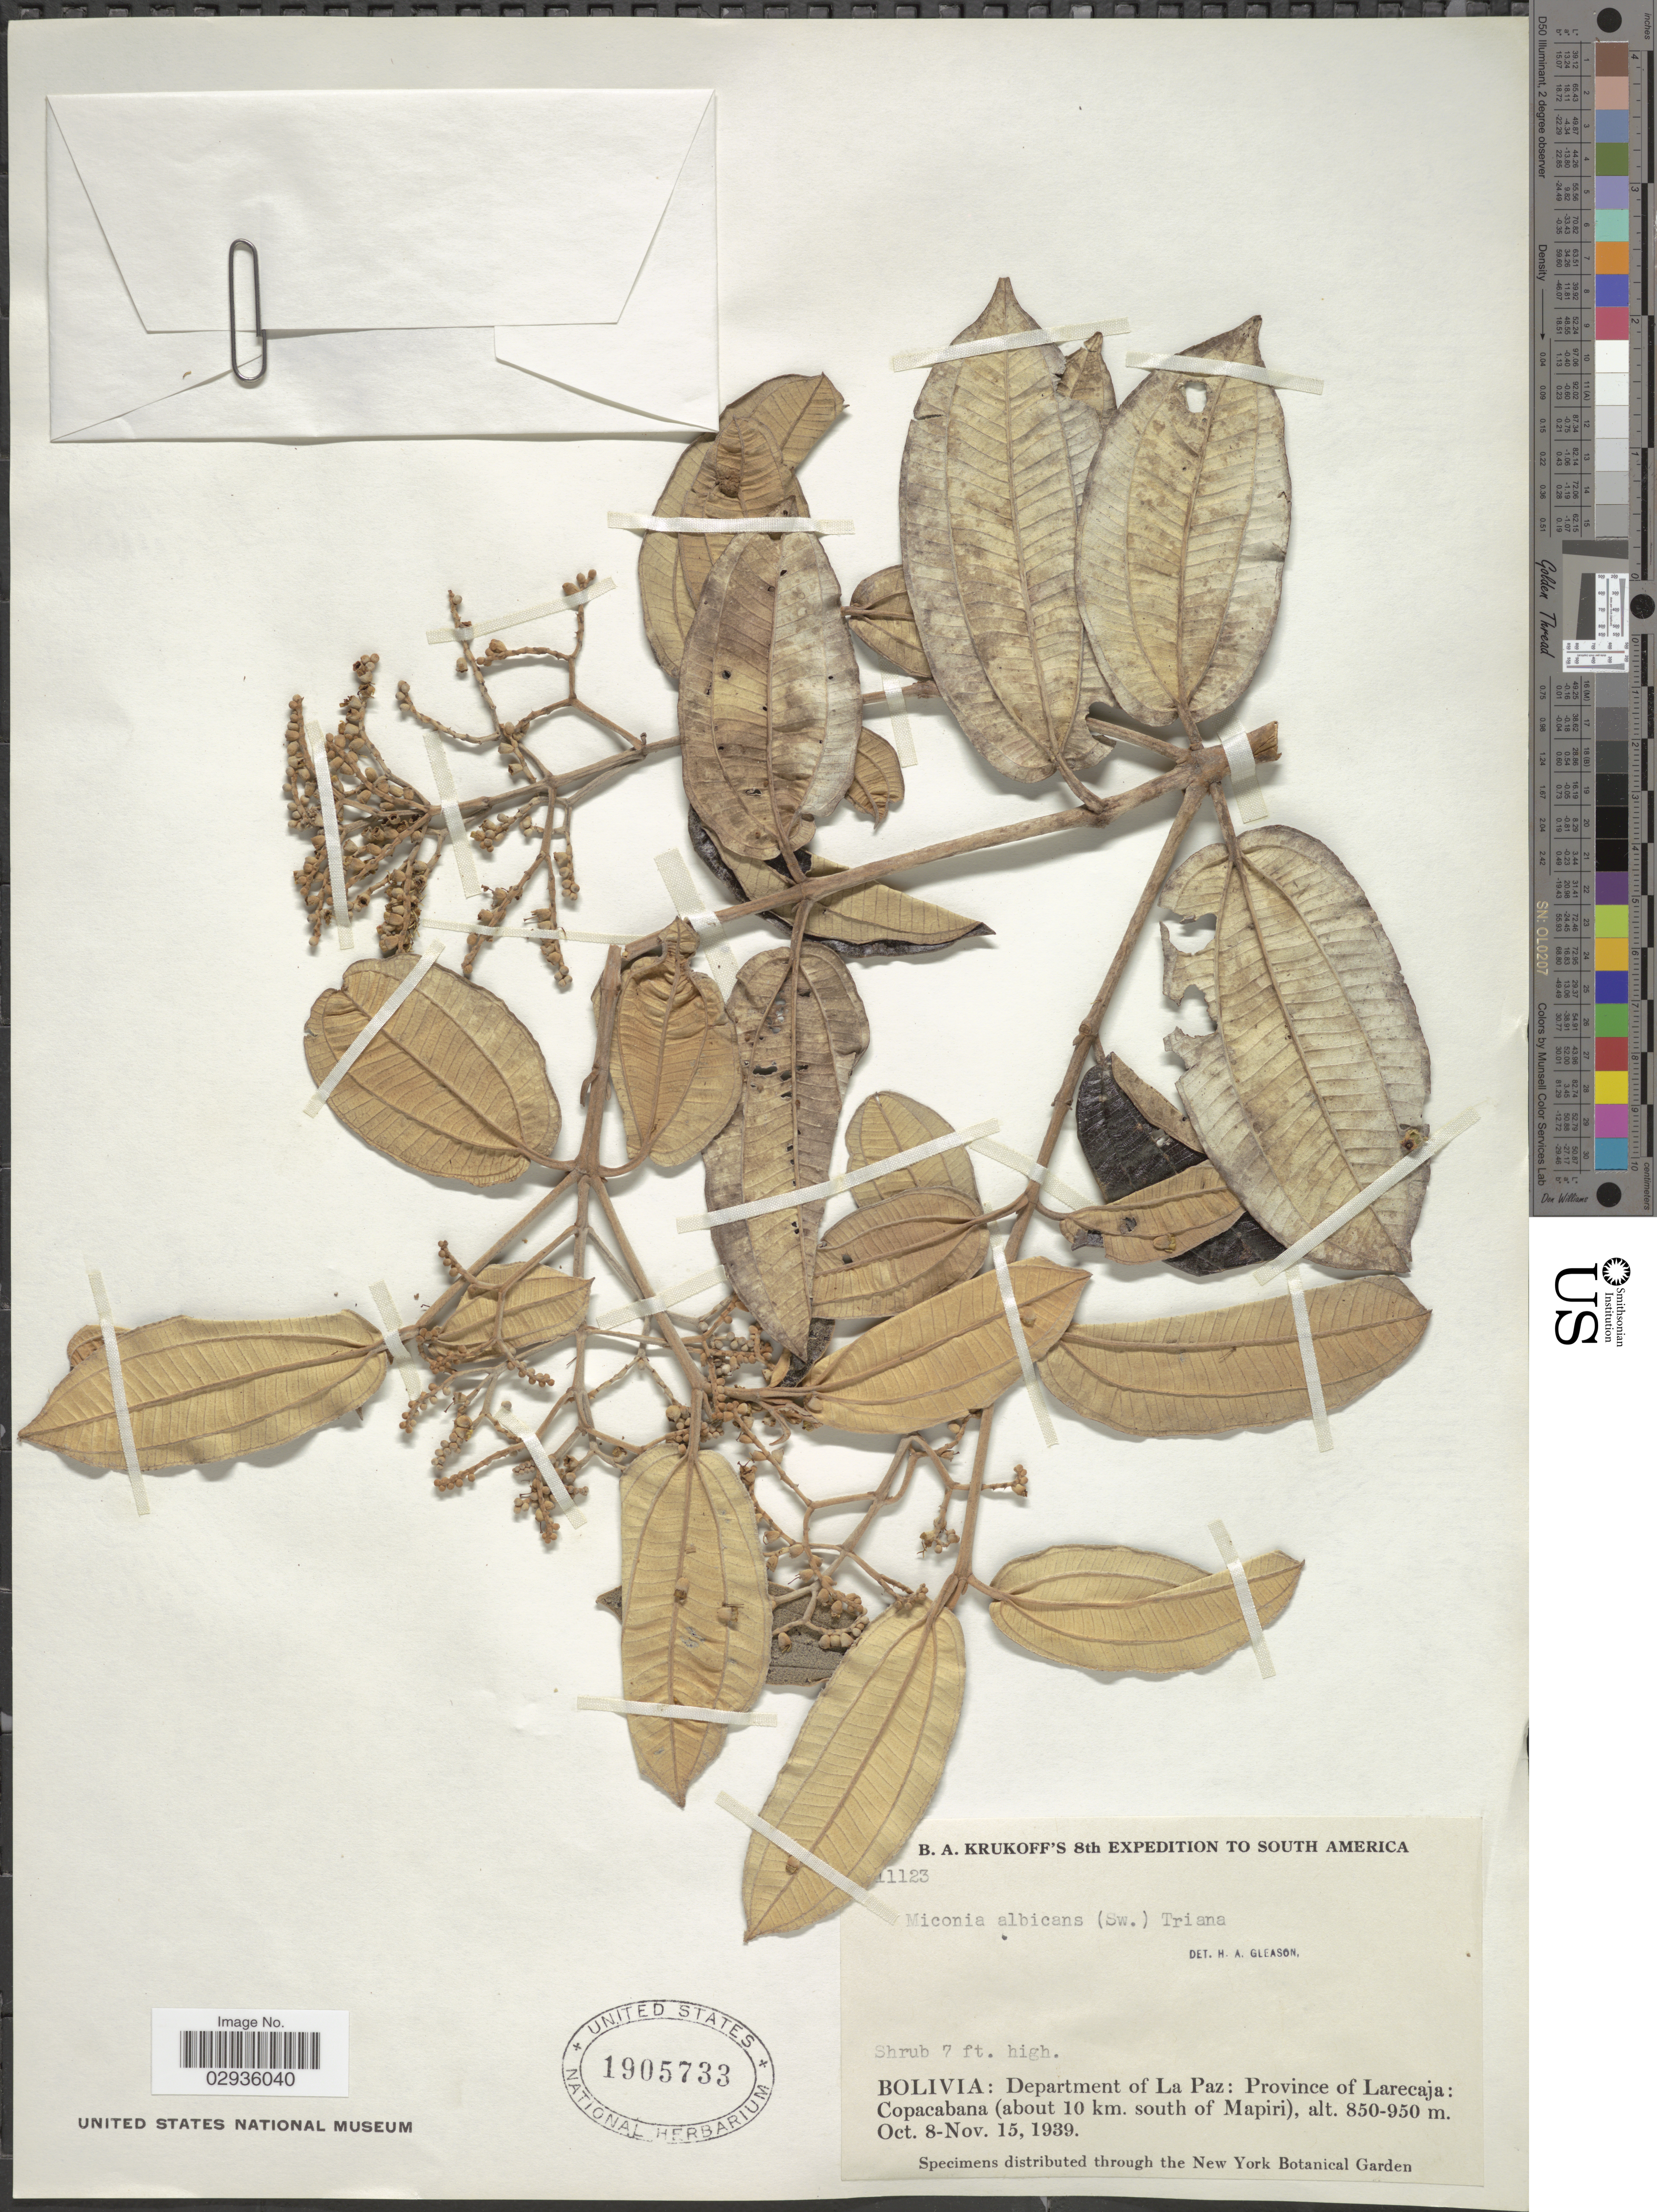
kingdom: Plantae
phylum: Tracheophyta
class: Magnoliopsida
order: Myrtales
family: Melastomataceae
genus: Miconia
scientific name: Miconia albicans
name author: (Sw.) Steud.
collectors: B. A. Krukoff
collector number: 11123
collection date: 1939-10-08/1939-11-15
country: Bolivia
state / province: La Paz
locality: Department of La Paz: Province of Larecaja: Copacabana (about 10 km. south of Mapiri).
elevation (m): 850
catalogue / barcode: US 1905733